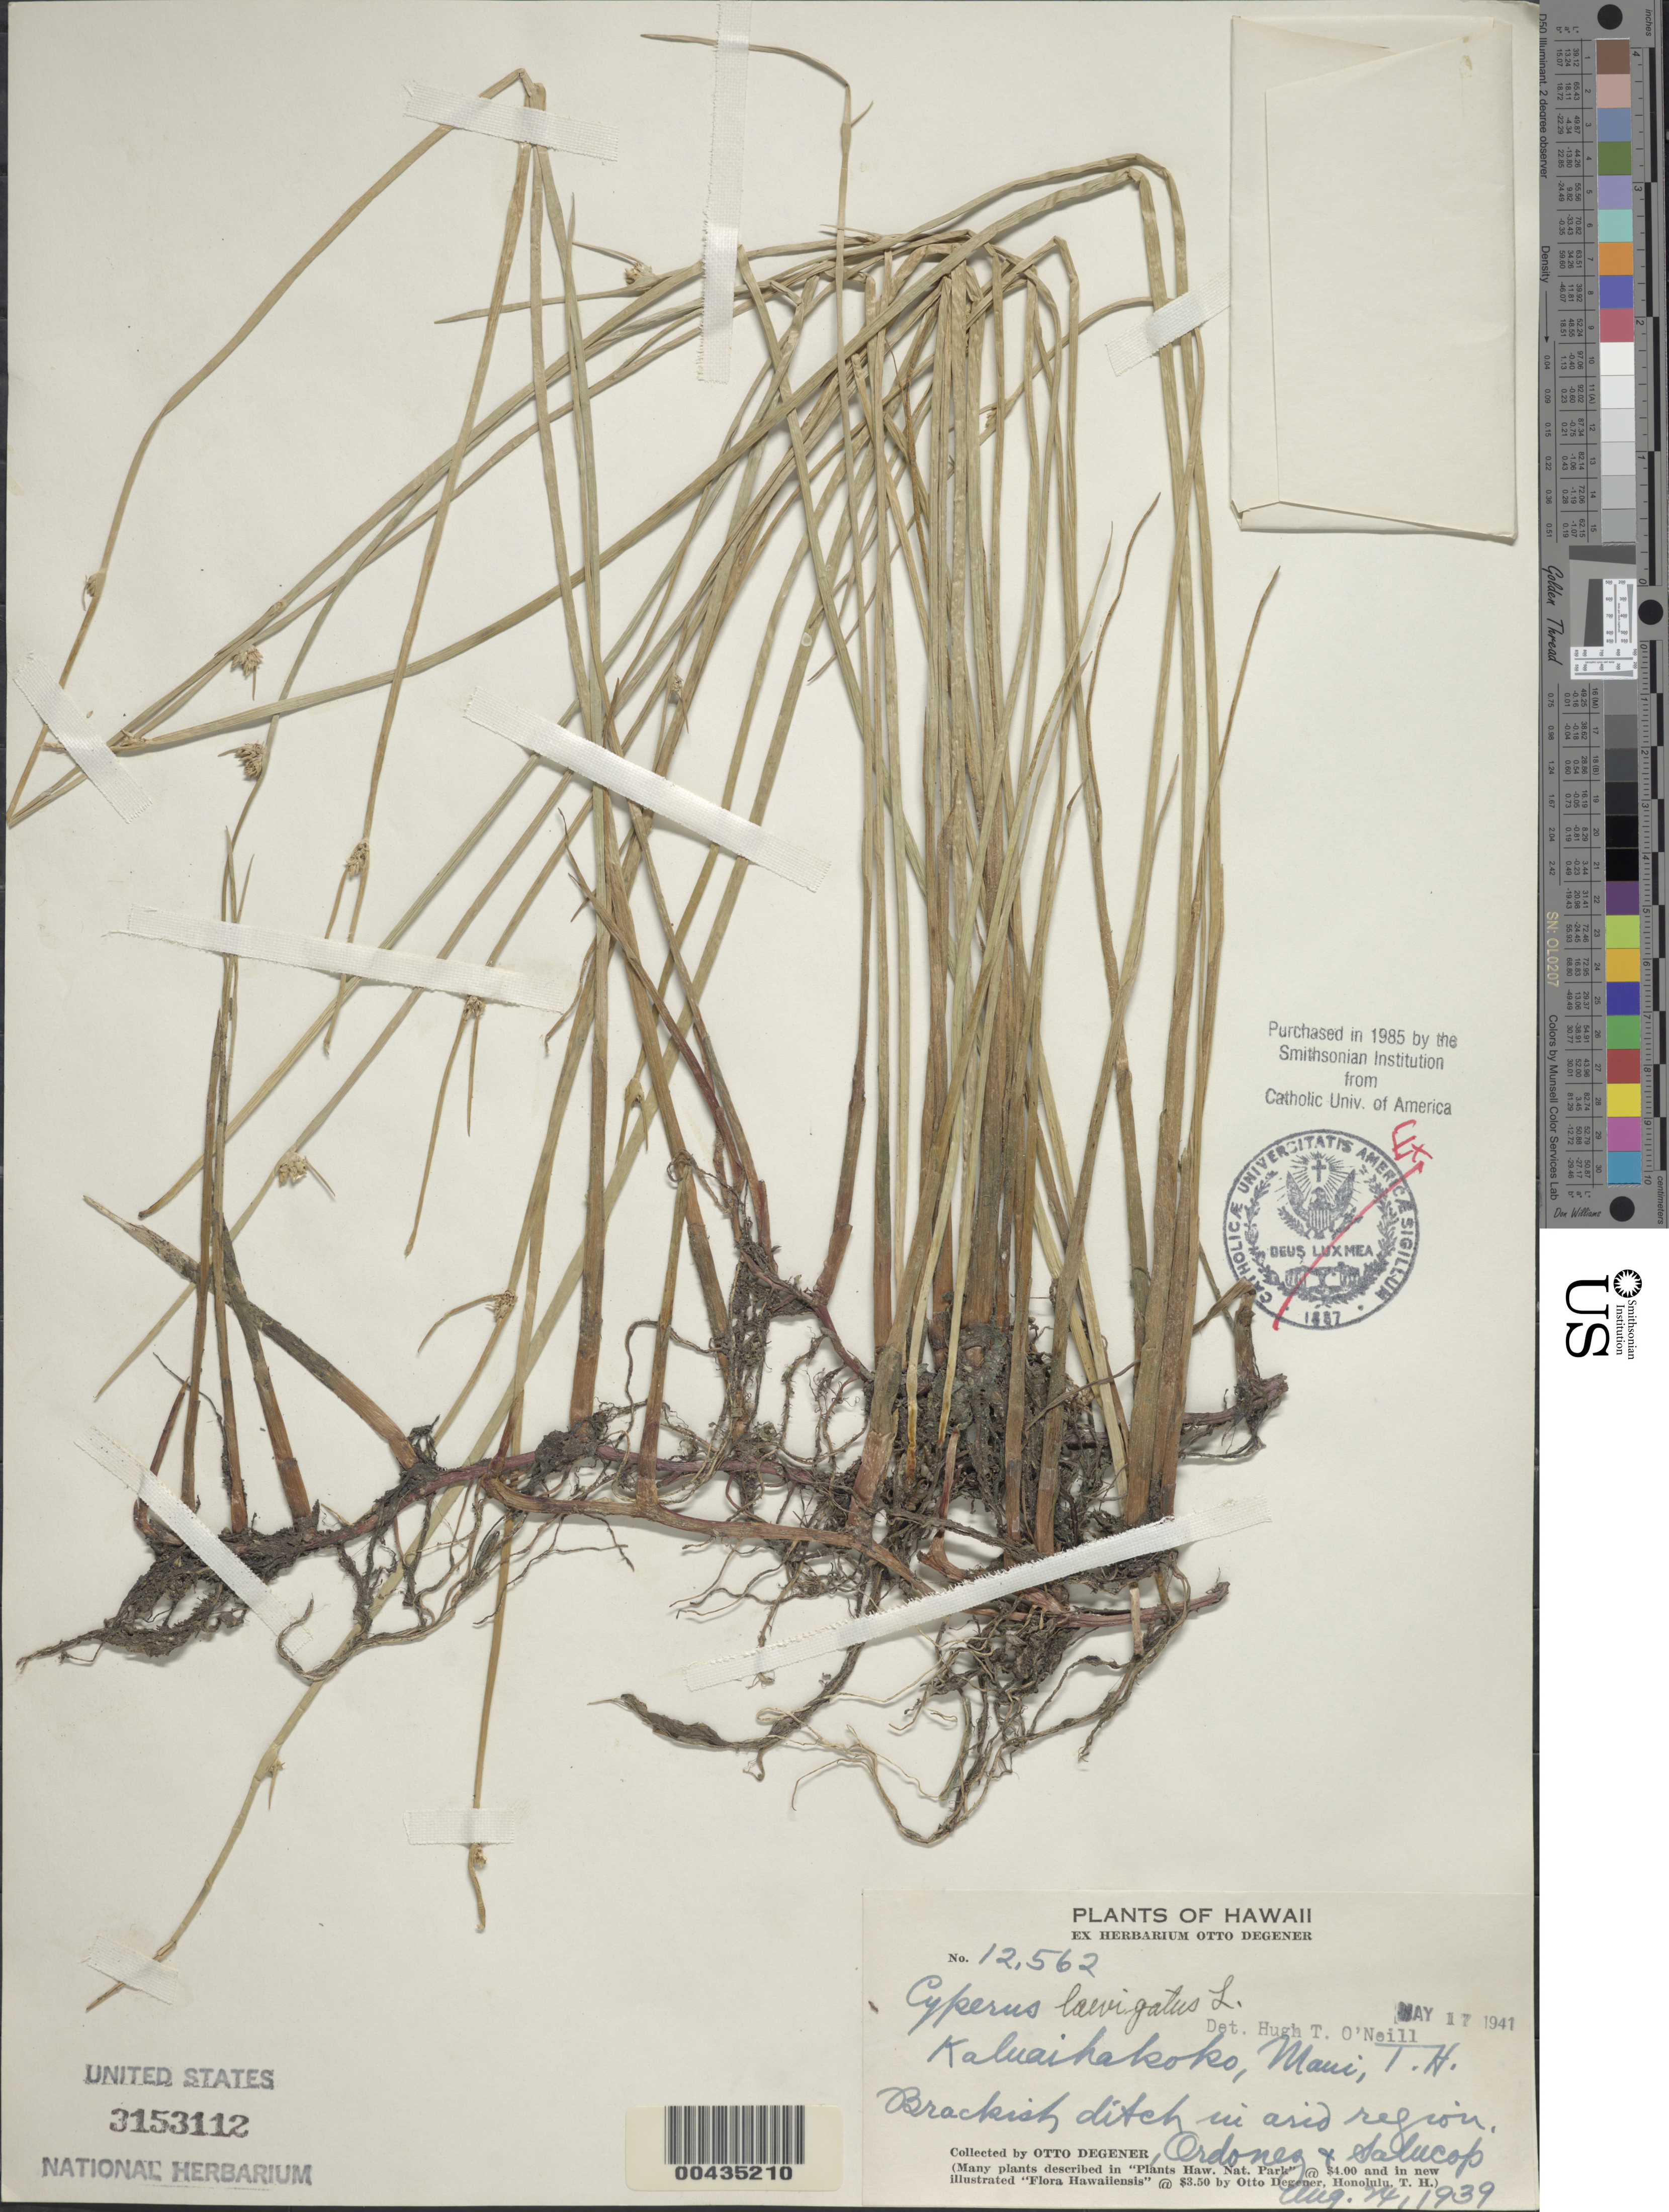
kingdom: Plantae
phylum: Tracheophyta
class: Liliopsida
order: Poales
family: Cyperaceae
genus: Cyperus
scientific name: Cyperus laevigatus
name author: L.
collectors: O. Degener, Ordonez & -- Salucop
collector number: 12562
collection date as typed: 24 Aug 1939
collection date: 1939-08-24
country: United States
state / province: Hawaii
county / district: Maui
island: Maui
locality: Kaluaihakoko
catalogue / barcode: US 3153112